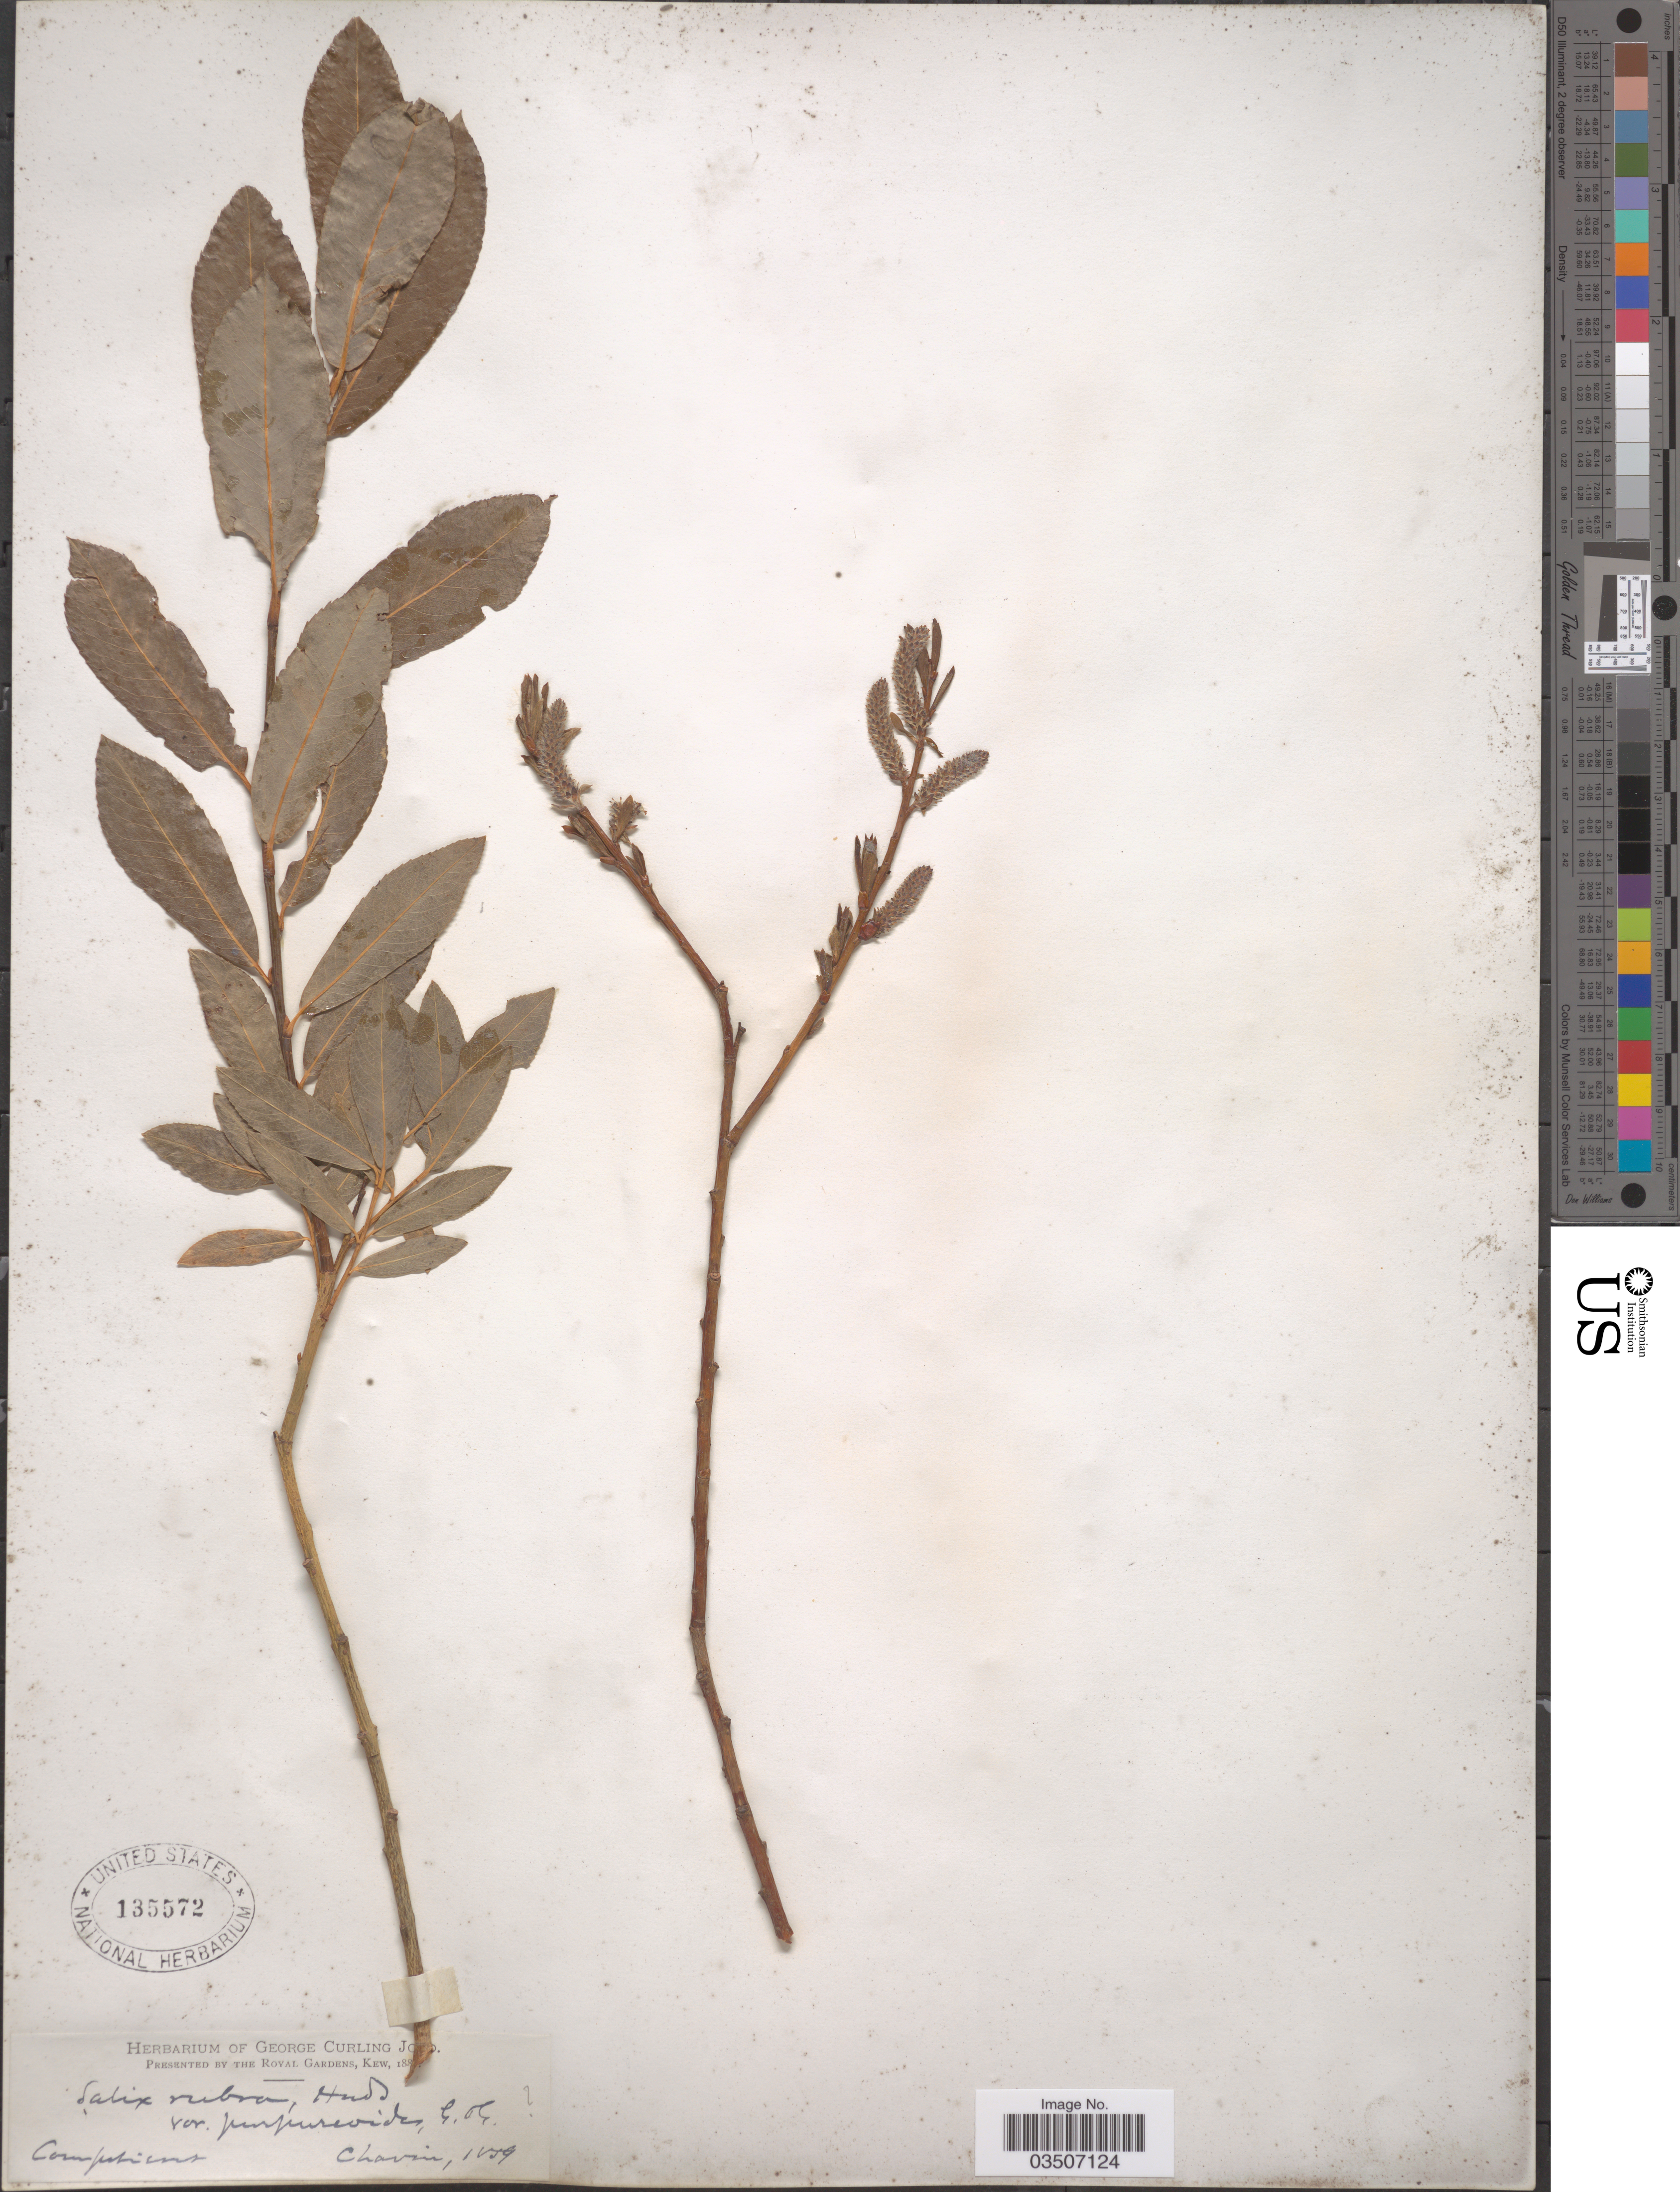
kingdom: Plantae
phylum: Tracheophyta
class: Magnoliopsida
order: Malpighiales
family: Salicaceae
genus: Salix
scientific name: Salix rubra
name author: Huds.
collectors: -. Chavin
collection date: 1859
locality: Compskiums [interpreted].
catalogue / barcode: US 135572